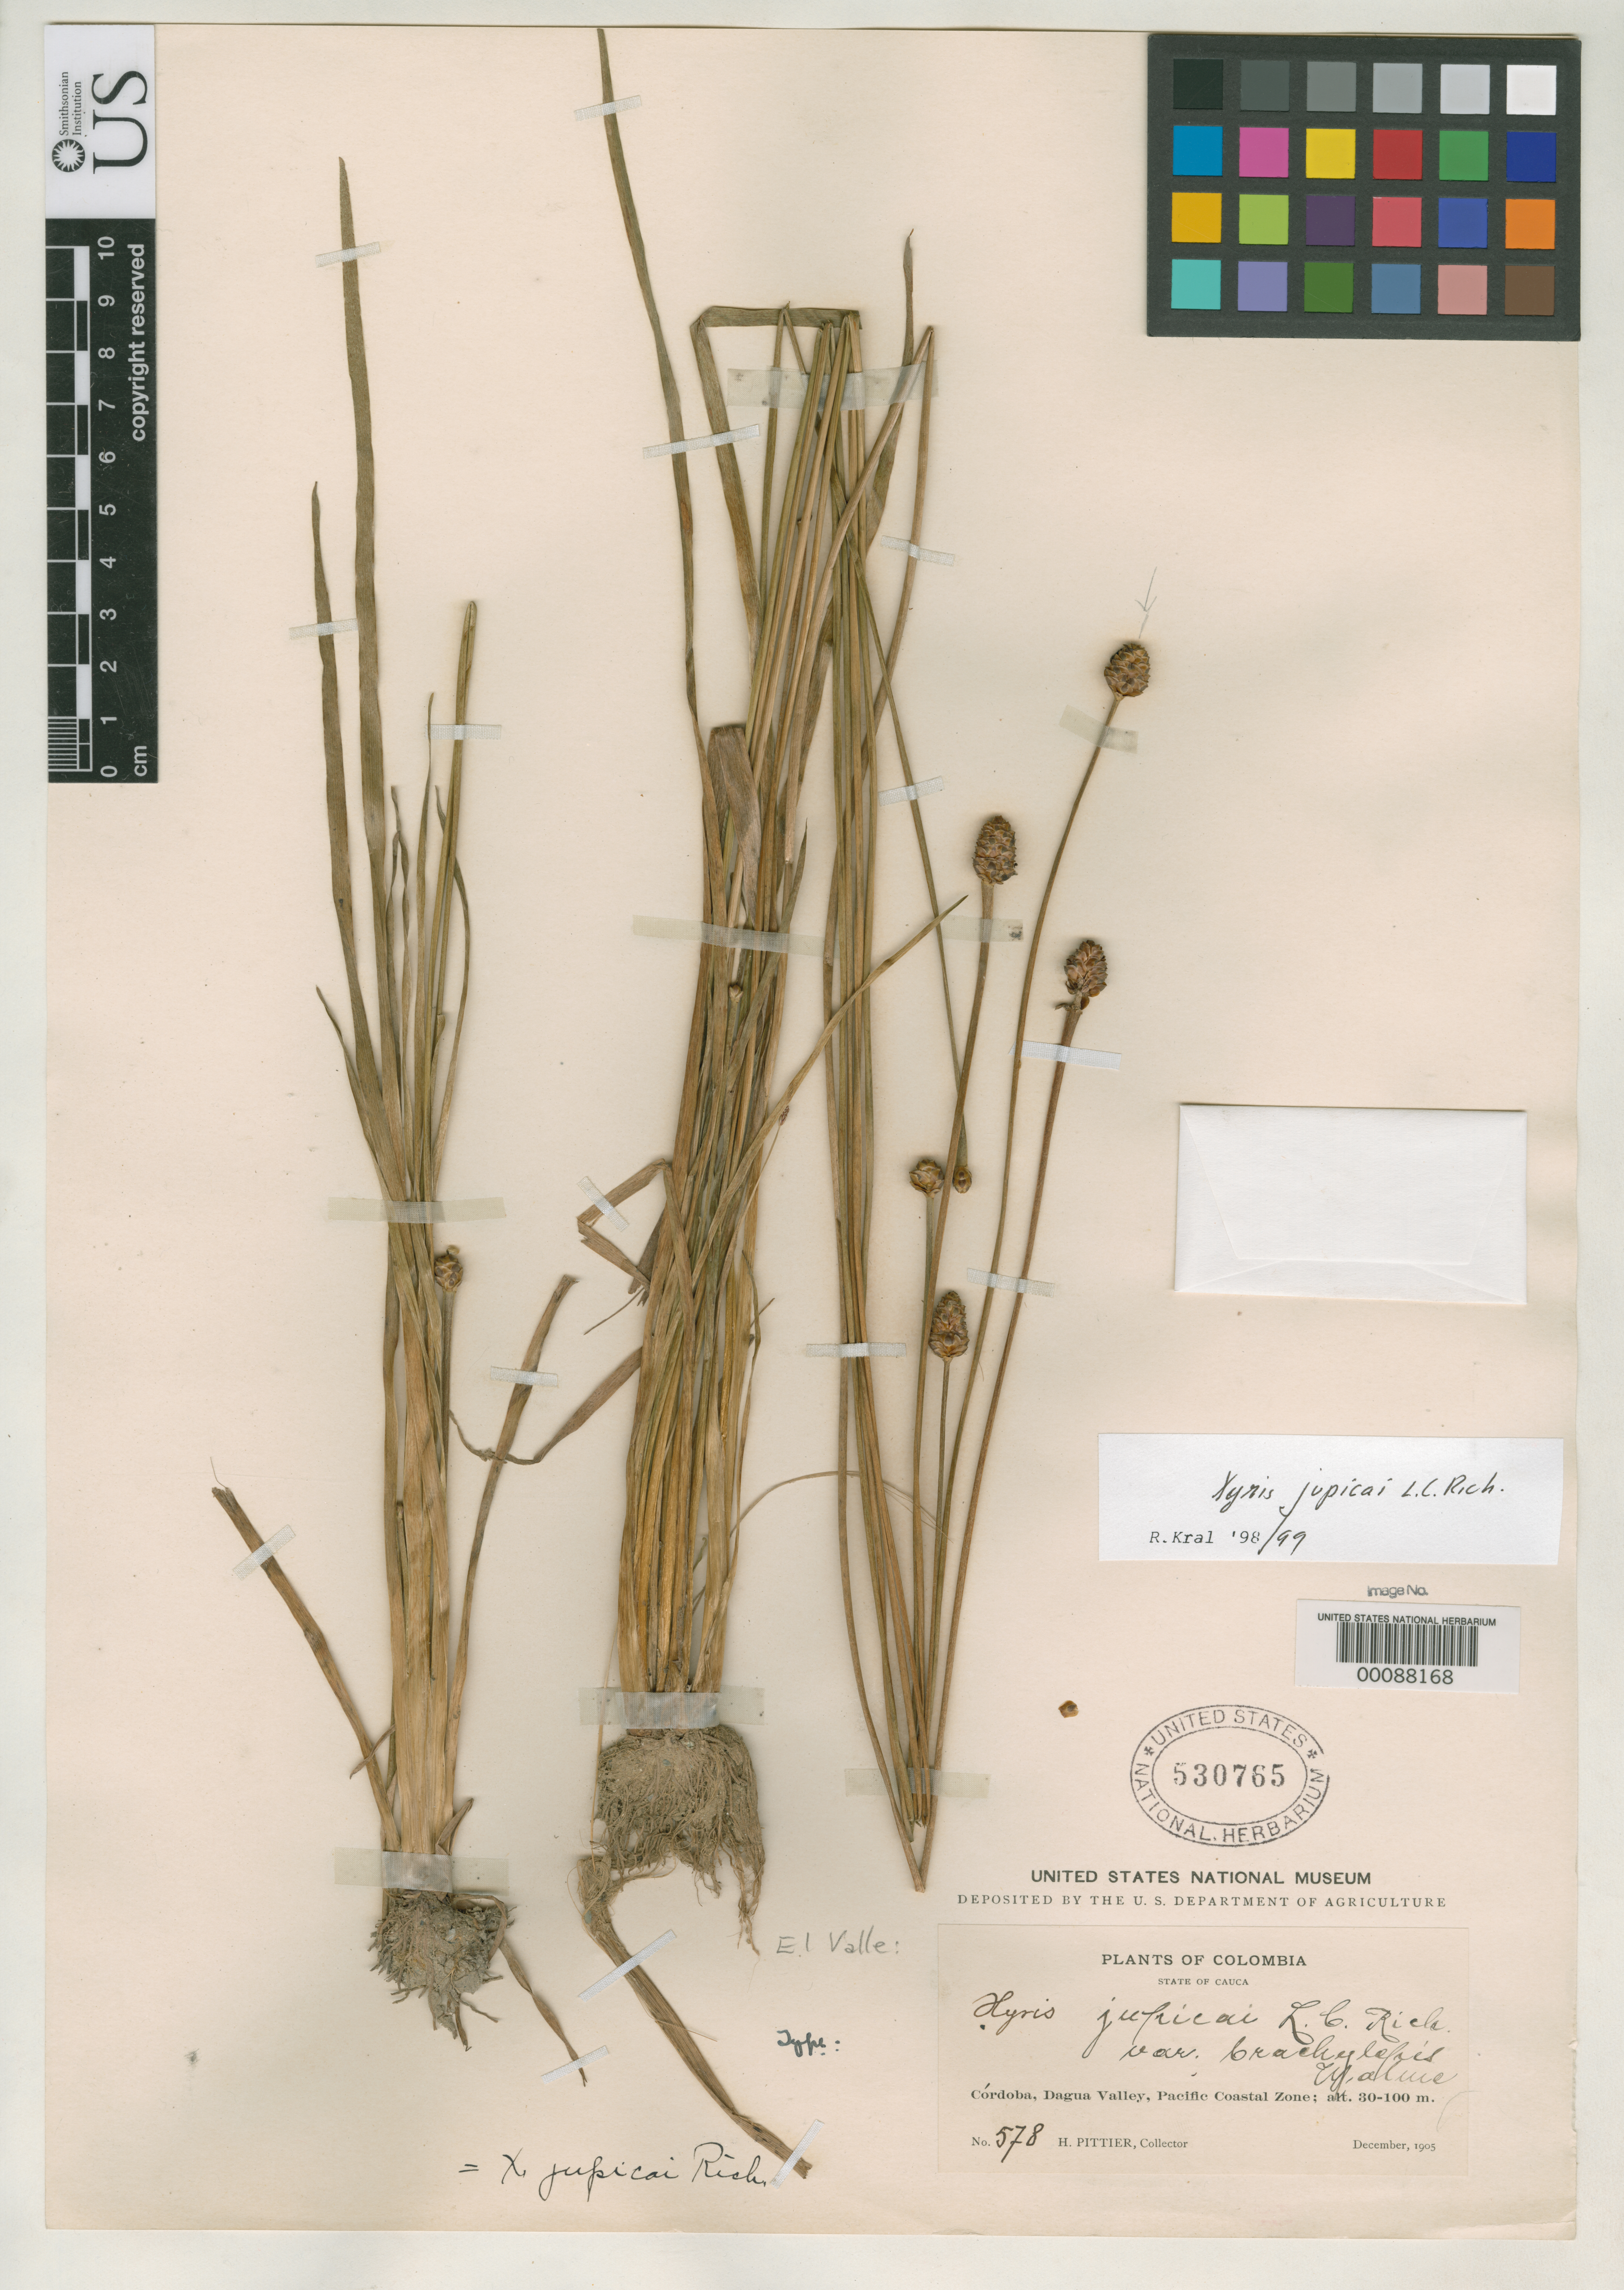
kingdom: Plantae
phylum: Tracheophyta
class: Liliopsida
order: Poales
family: Xyridaceae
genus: Xyris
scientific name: Xyris jupicai var. brachylepis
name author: Malme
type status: Holotype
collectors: H. F. Pittier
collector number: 578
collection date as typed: Dec 1905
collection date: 1905-12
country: Colombia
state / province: Cauca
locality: Dagua Valley, Cordoba.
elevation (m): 30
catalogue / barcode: US 530765